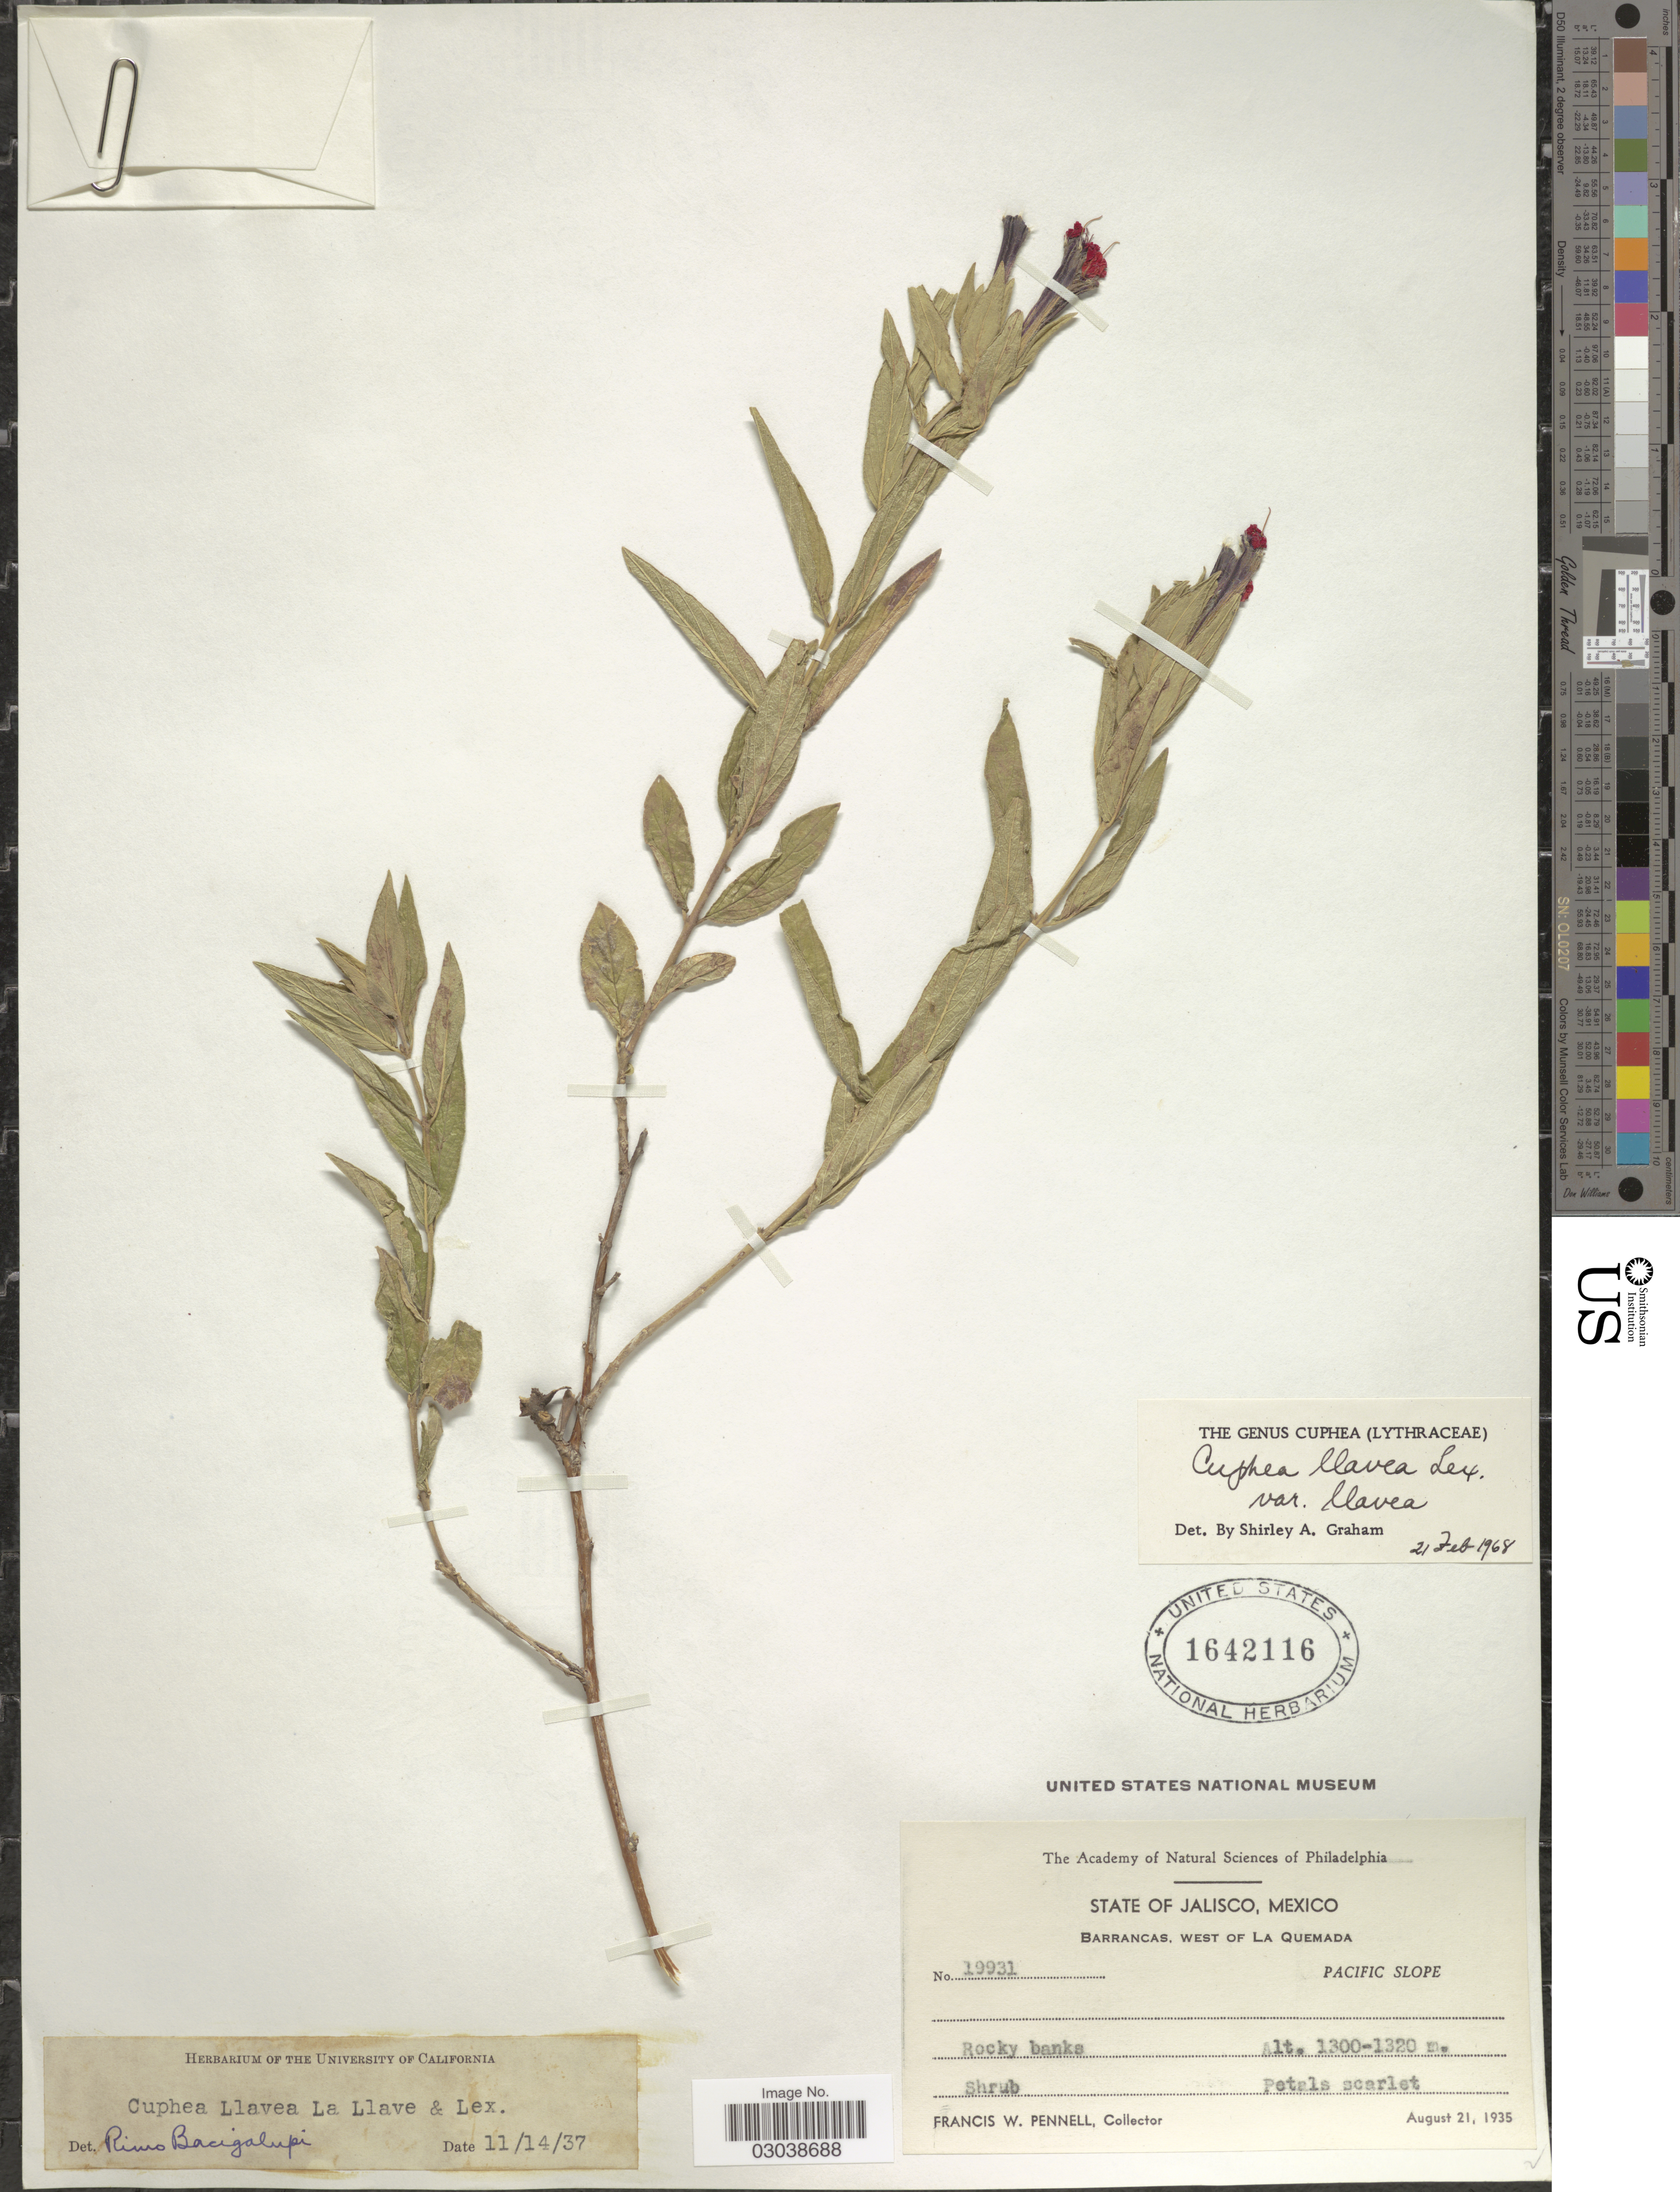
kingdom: Plantae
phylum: Tracheophyta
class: Magnoliopsida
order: Myrtales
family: Lythraceae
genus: Cuphea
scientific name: Cuphea llavea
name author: Lex.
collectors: F. W. Pennell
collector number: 19931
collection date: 1935-08-21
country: Mexico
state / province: Jalisco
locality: Barrancas, West of La Quemada, Pacific Slope.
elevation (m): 1300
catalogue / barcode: US 1642116